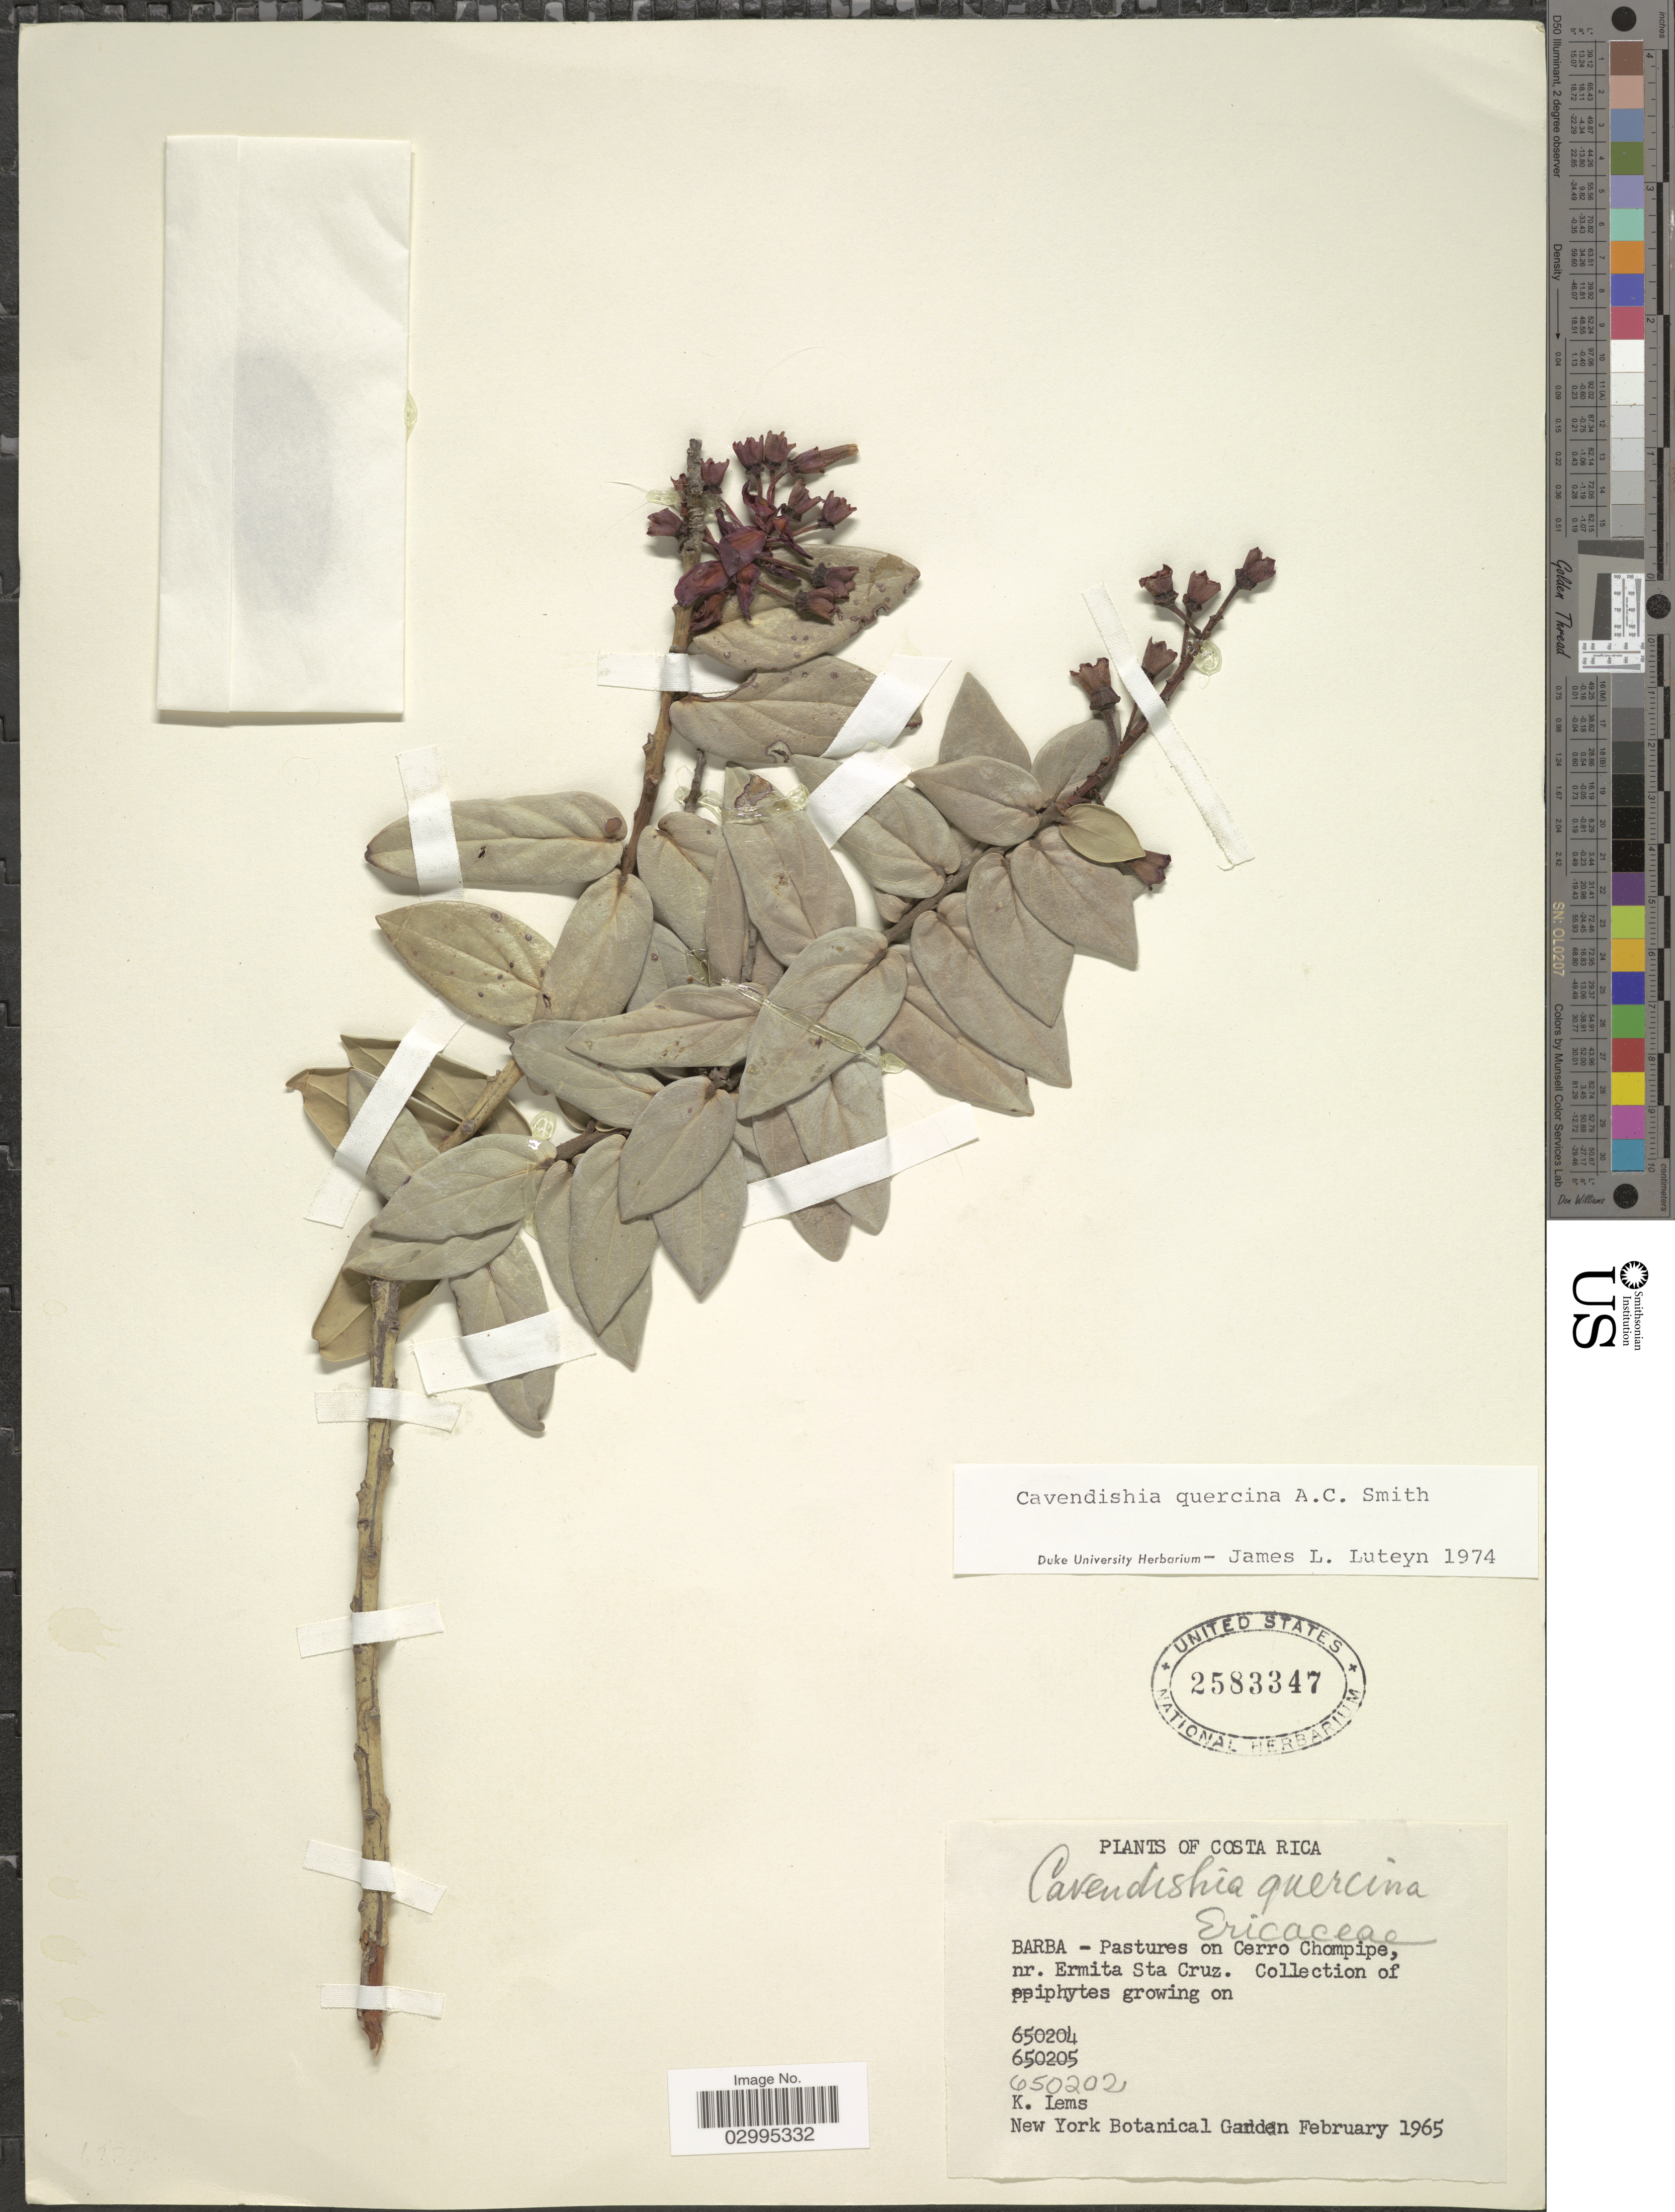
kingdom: Plantae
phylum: Tracheophyta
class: Magnoliopsida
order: Ericales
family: Ericaceae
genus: Cavendishia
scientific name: Cavendishia quercina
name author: A.C. Sm.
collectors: K. Lems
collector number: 650202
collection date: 1965-02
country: Costa Rica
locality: Barba - Pastures on Cerro Chompipe, nr. Ermita Sta Cruz.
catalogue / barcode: US 2583347